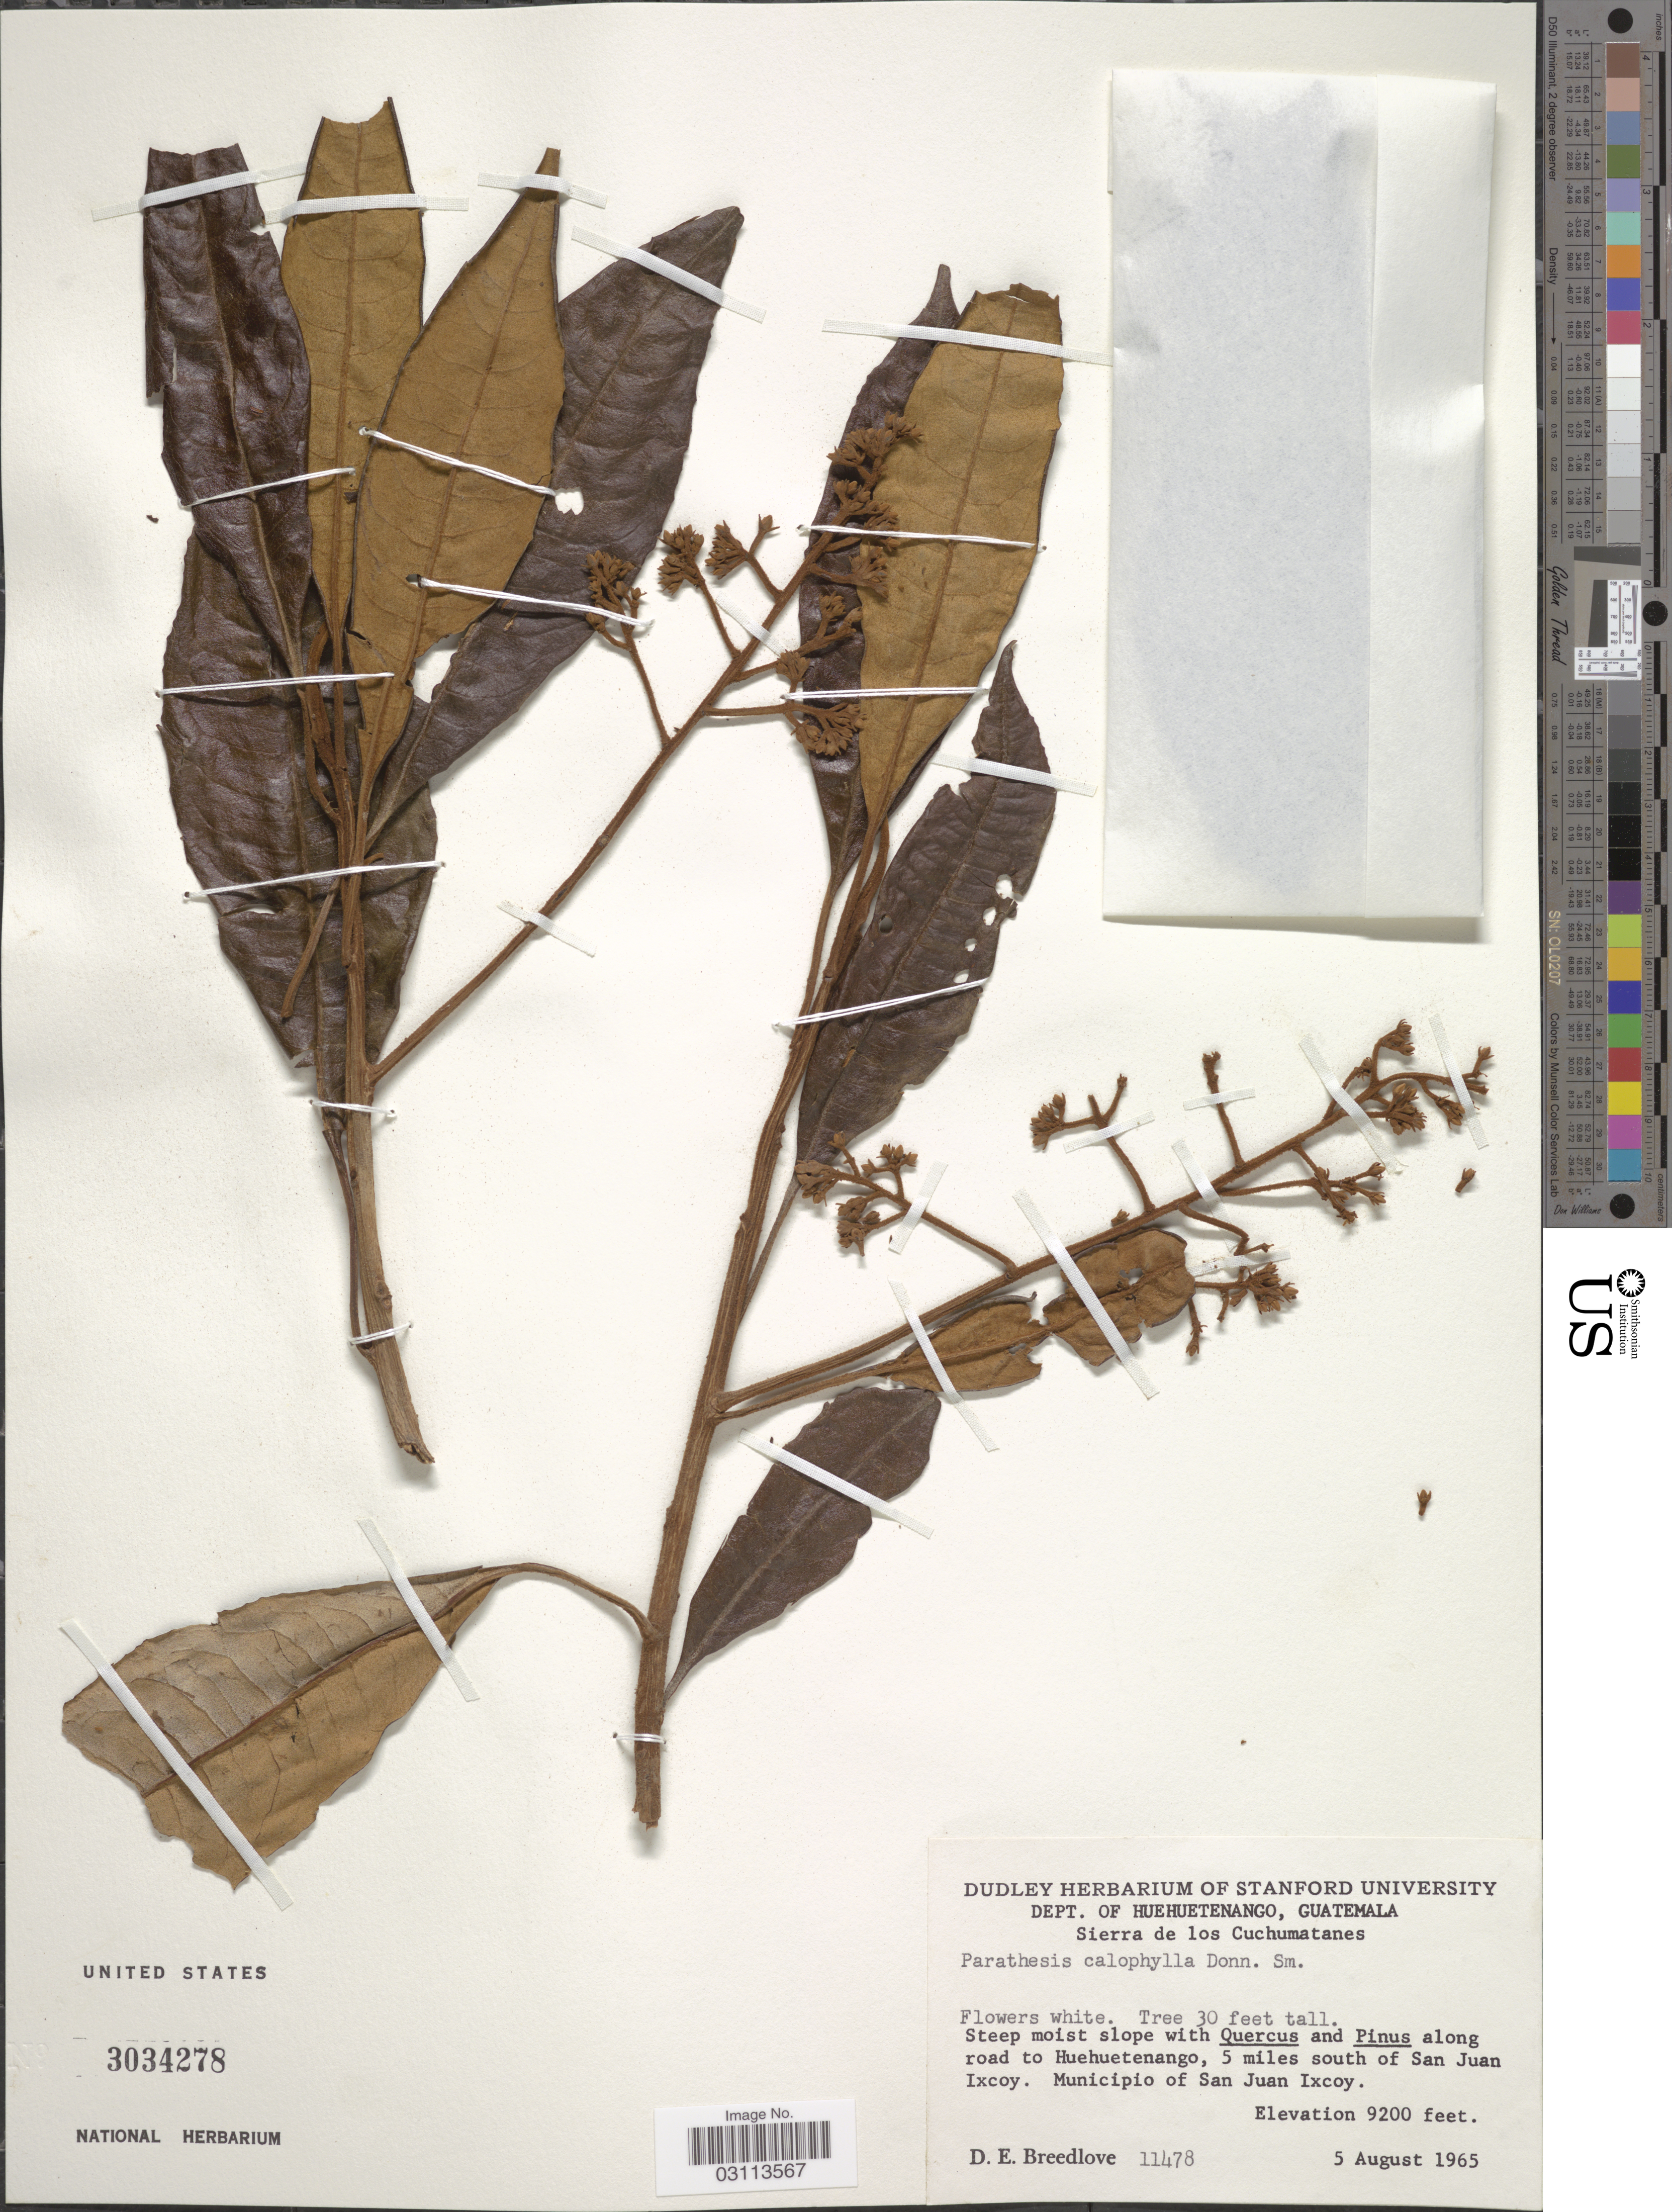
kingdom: Plantae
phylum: Tracheophyta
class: Magnoliopsida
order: Ericales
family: Primulaceae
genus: Parathesis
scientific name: Parathesis calophylla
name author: Donn. Sm.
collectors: D. E. Breedlove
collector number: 11478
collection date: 1965-08-05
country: Guatemala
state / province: Huehuetenango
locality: Dept. of Huehuetenango. Sierra de los Cuchumatanes. Along road to Huehuetenango, 5 miles south of San Juan Ixcoy. Municipio of San Juan Ixcoy.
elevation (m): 2804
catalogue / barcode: US 3034278